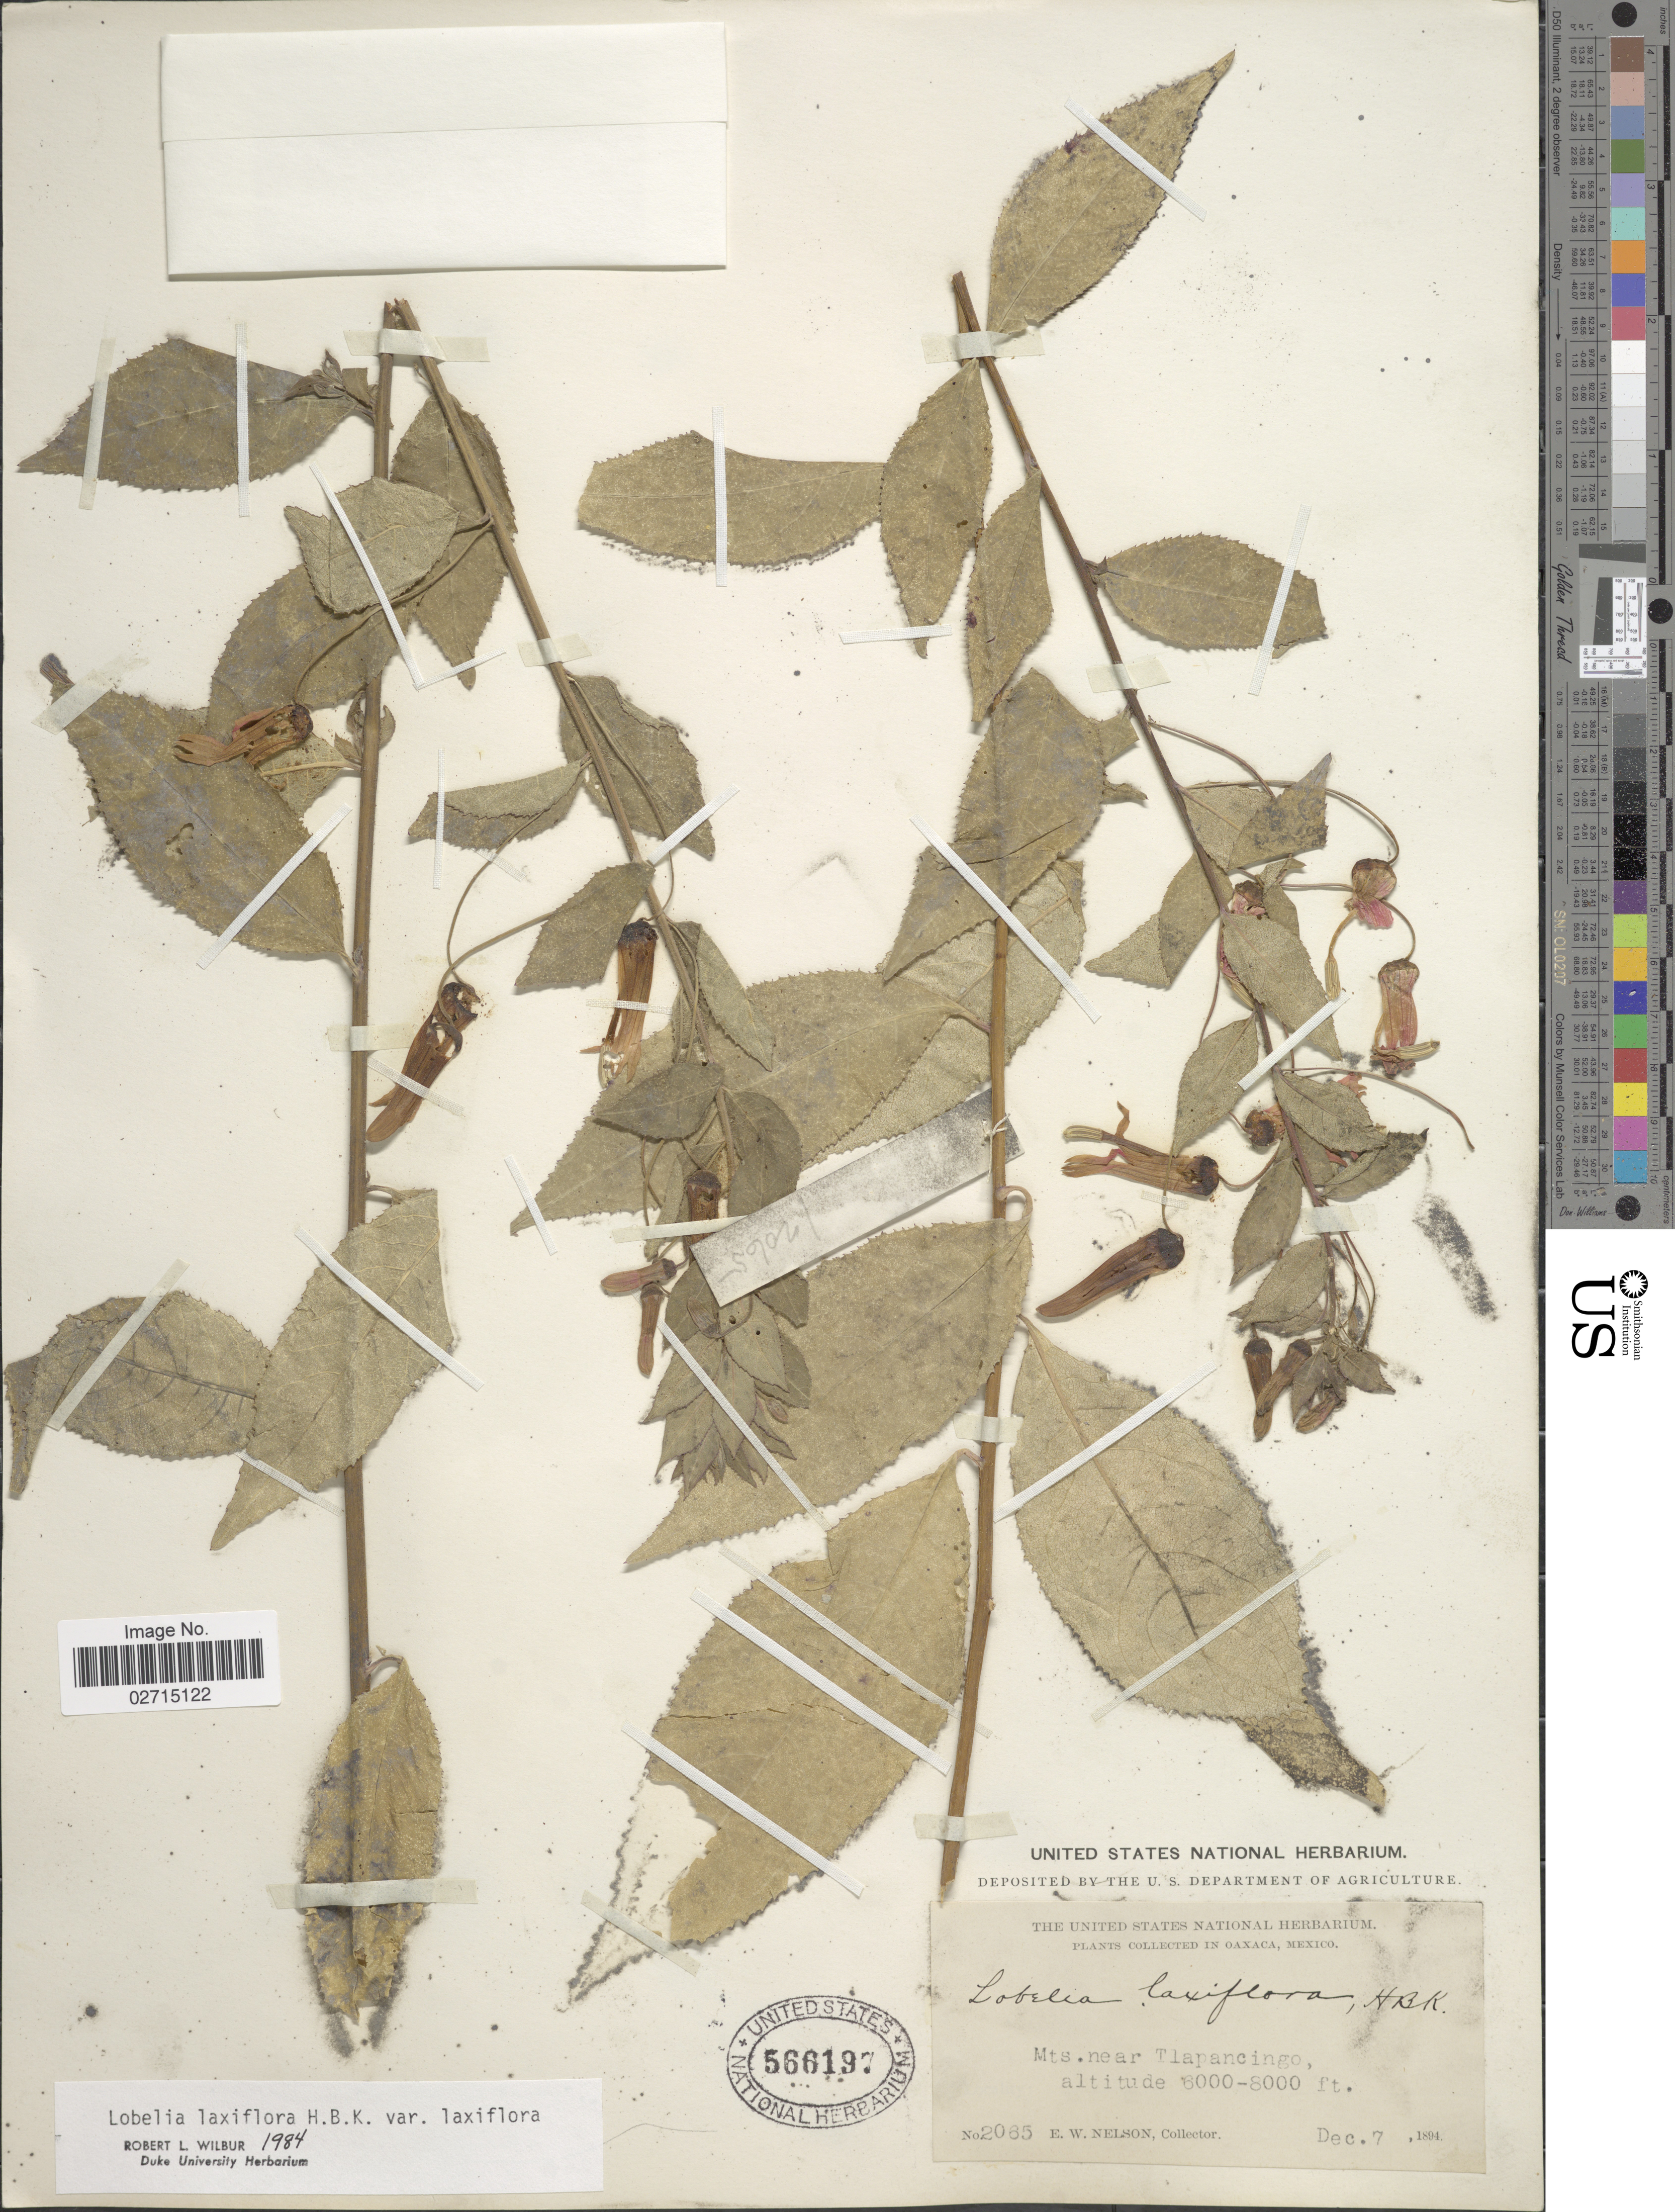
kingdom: Plantae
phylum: Tracheophyta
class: Magnoliopsida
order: Asterales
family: Campanulaceae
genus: Lobelia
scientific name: Lobelia laxiflora subsp. laxiflora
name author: Kunth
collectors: E. W. Nelson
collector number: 2065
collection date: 1894-12-07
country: Mexico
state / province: Oaxaca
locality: Mts near Tlapancingo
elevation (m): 1829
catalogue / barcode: US 566197